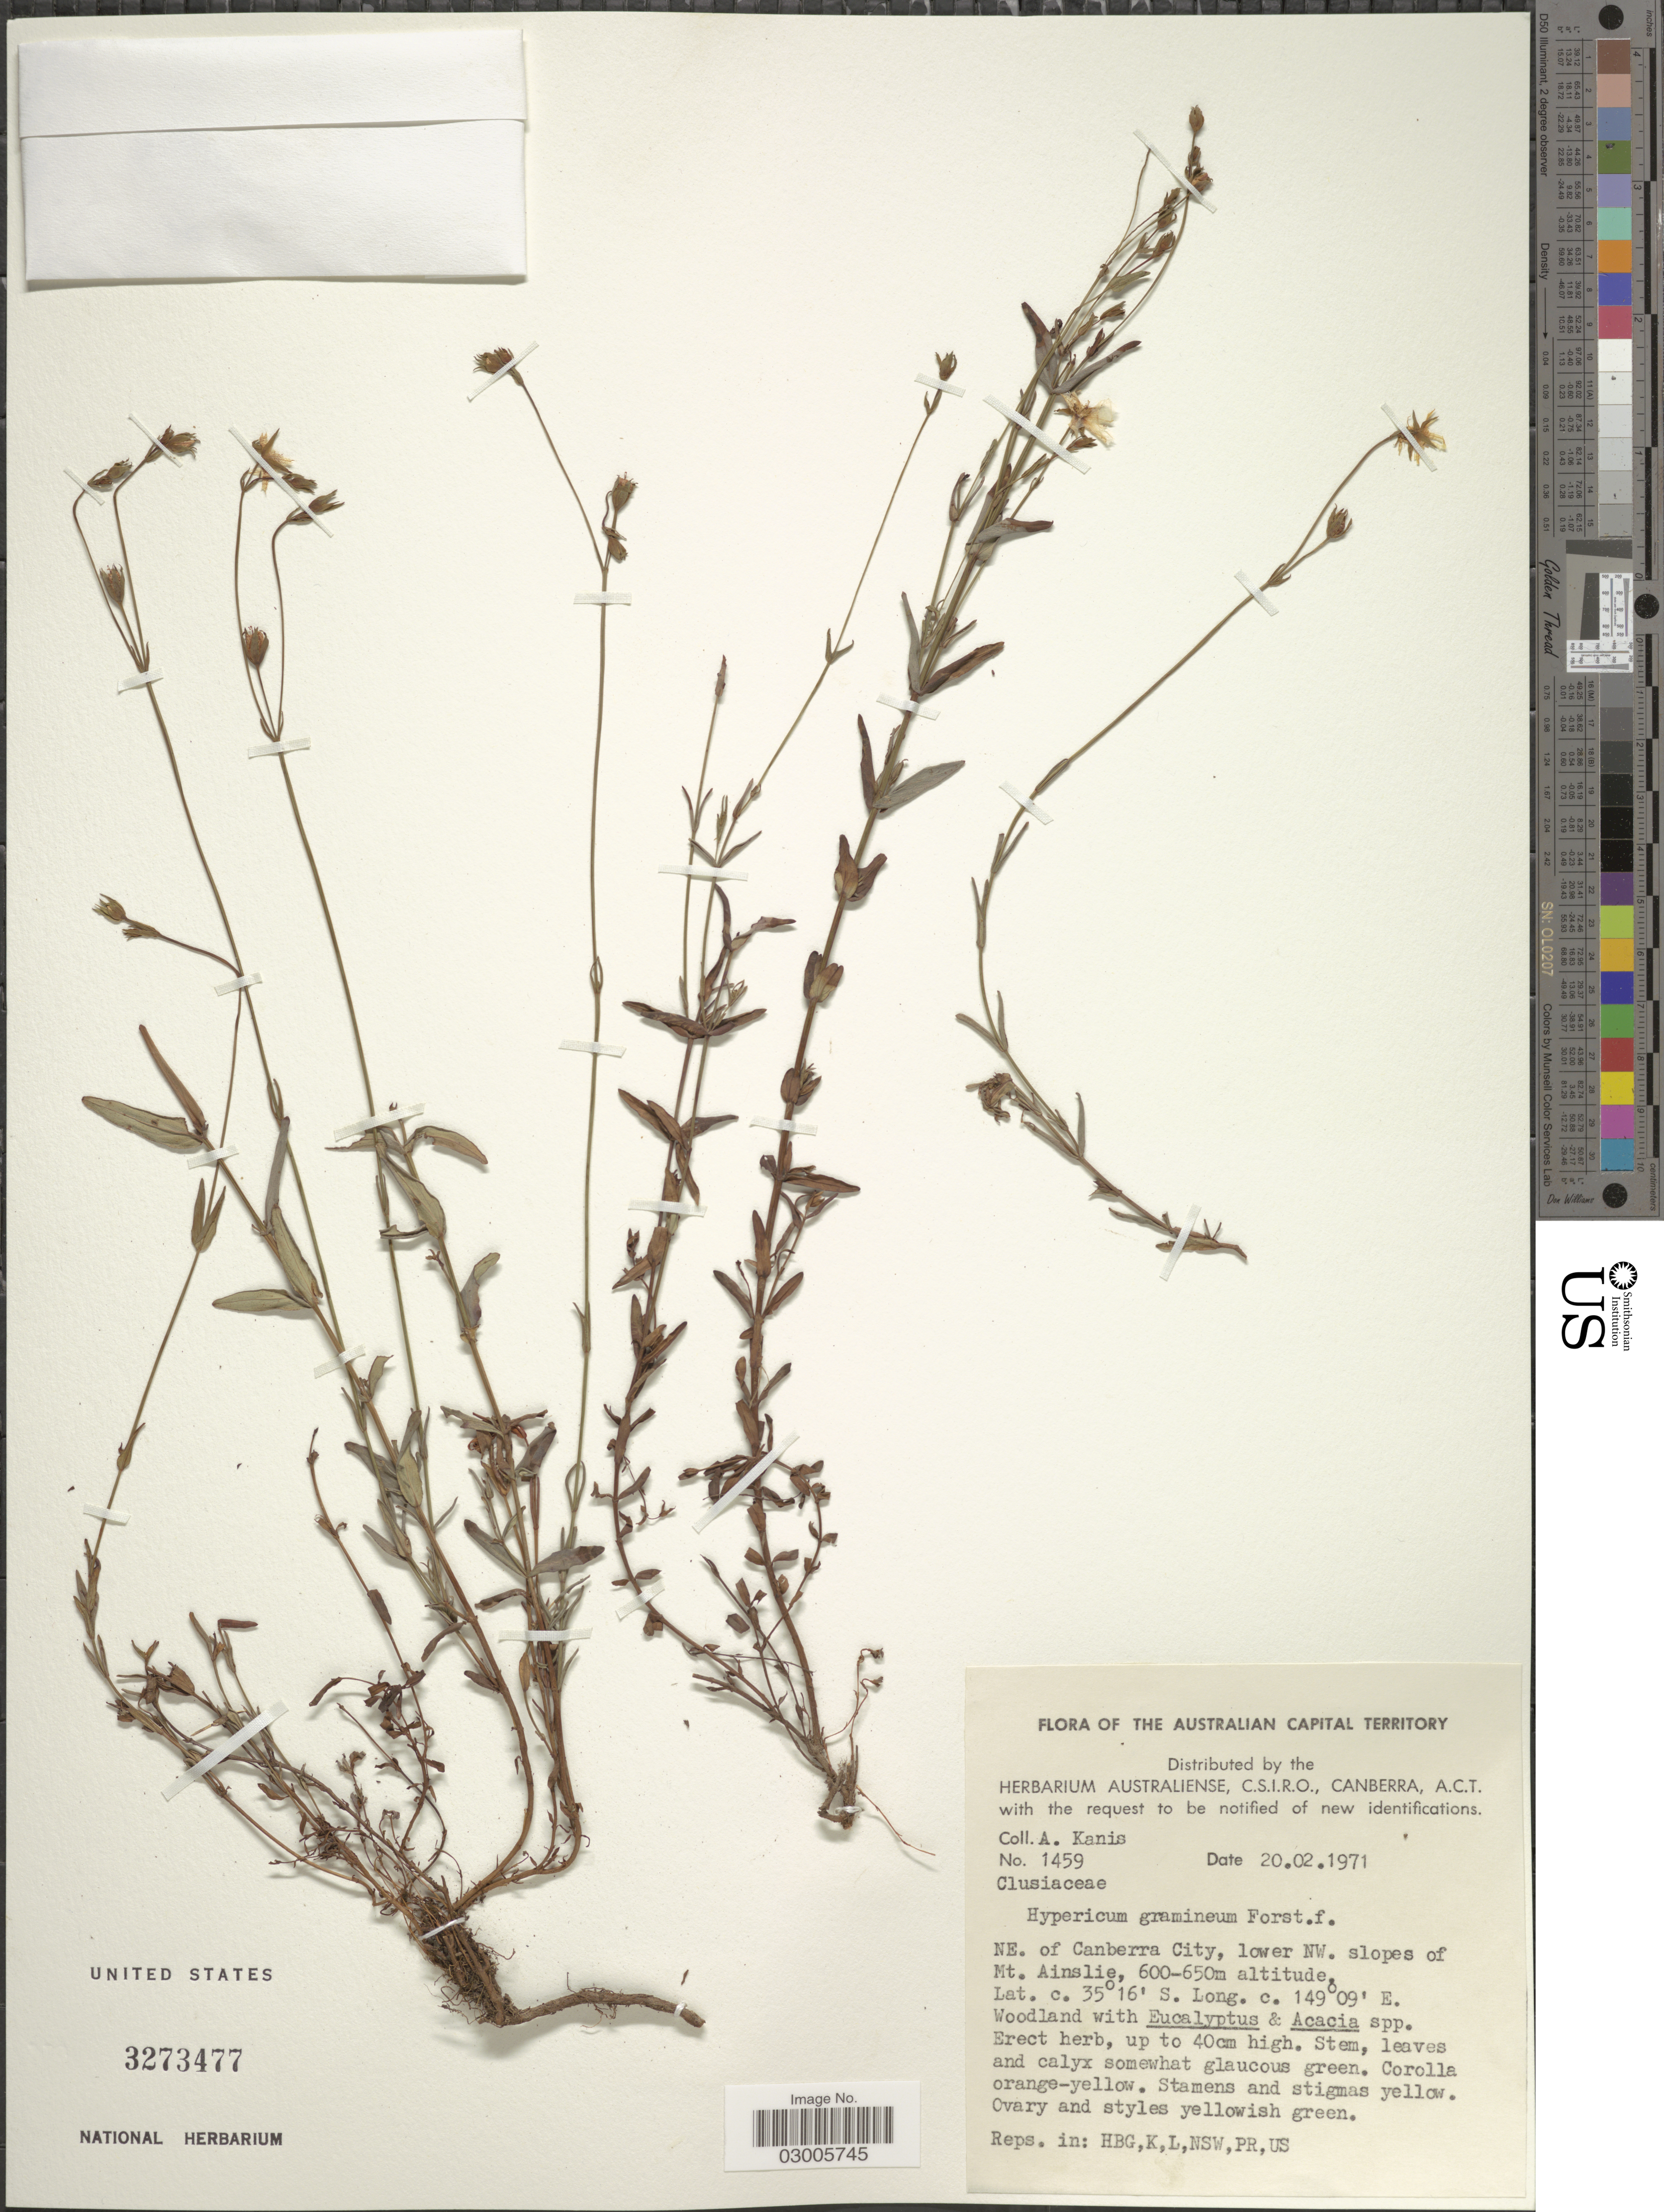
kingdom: Plantae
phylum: Tracheophyta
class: Magnoliopsida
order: Malpighiales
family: Hypericaceae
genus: Hypericum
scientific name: Hypericum gramineum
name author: G. Forst.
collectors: A. Kanis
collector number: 1459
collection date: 1971-02-20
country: Australia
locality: The Australian Capital Territory, NE. of Canberra City, lower NW. slopes of Mt. Ainslie.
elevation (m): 600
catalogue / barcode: US 3273477